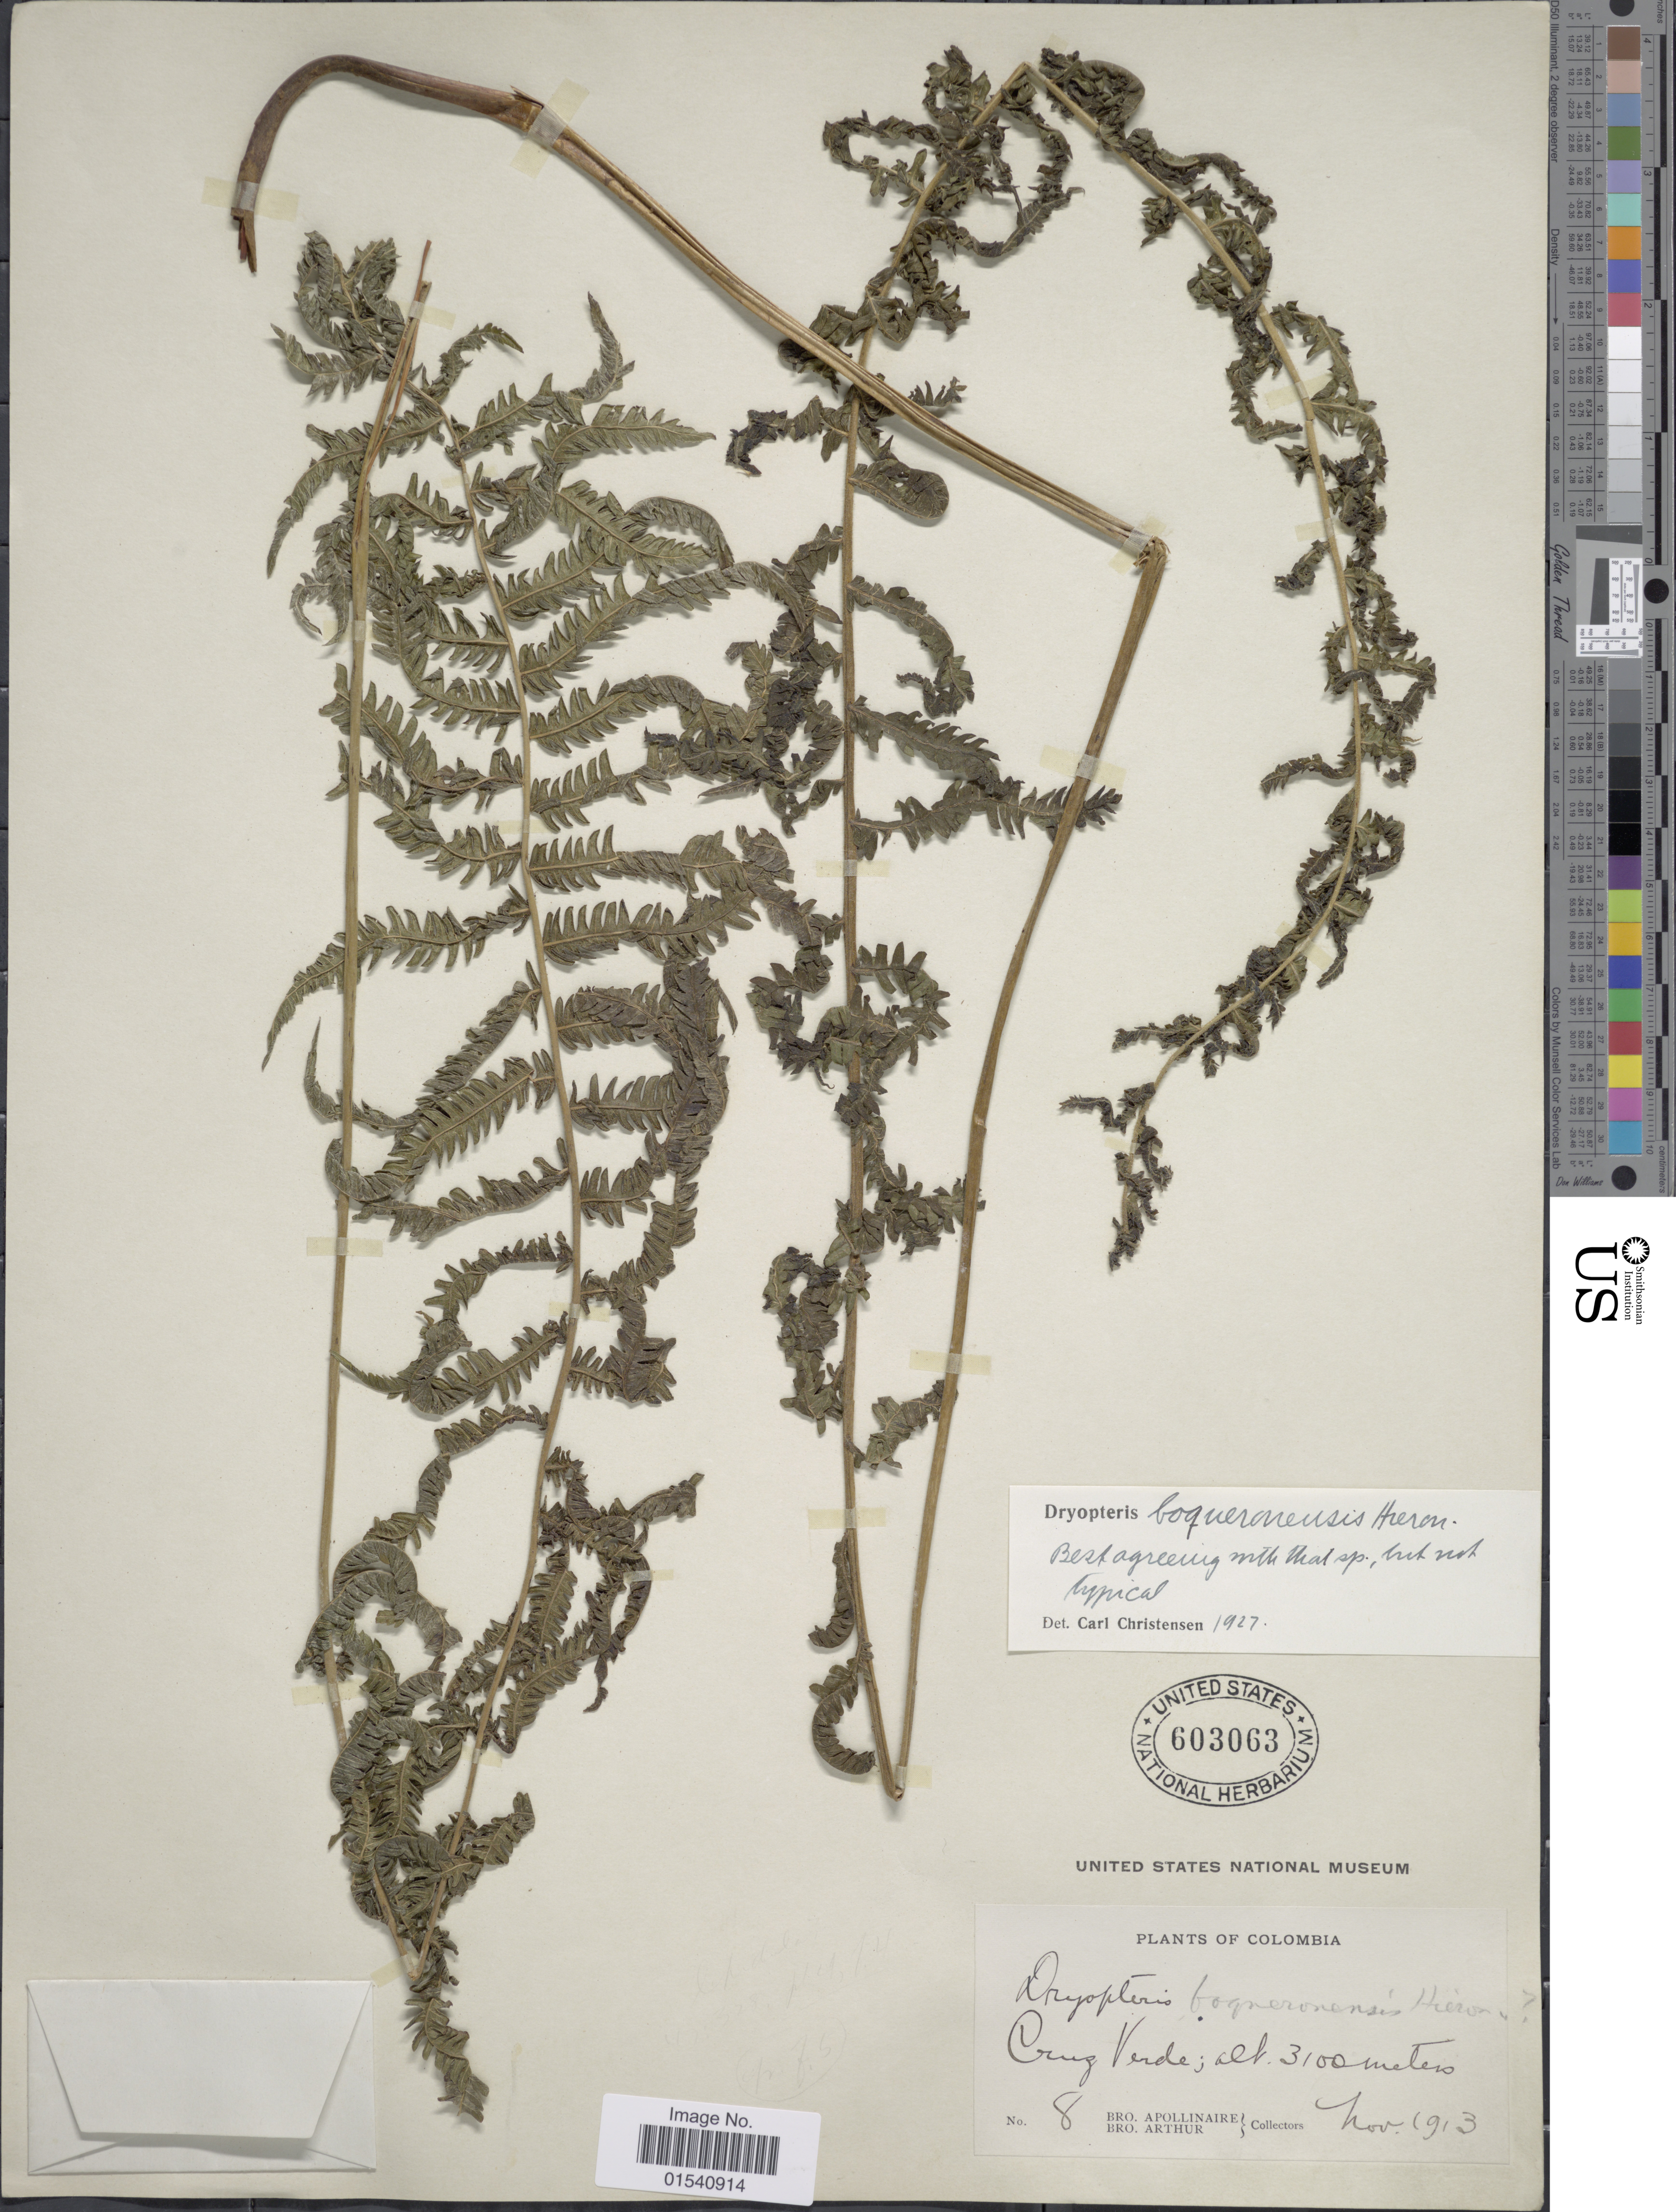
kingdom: Plantae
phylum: Tracheophyta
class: Polypodiopsida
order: Polypodiales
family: Thelypteridaceae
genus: Amauropelta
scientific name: Amauropelta rudis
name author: (Kunze) Pic. Serm.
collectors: Bro. Apollinaire & Bro. Arthur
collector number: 8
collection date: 1913-11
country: Colombia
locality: Cruz Verde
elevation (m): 3100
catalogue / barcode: US 603063